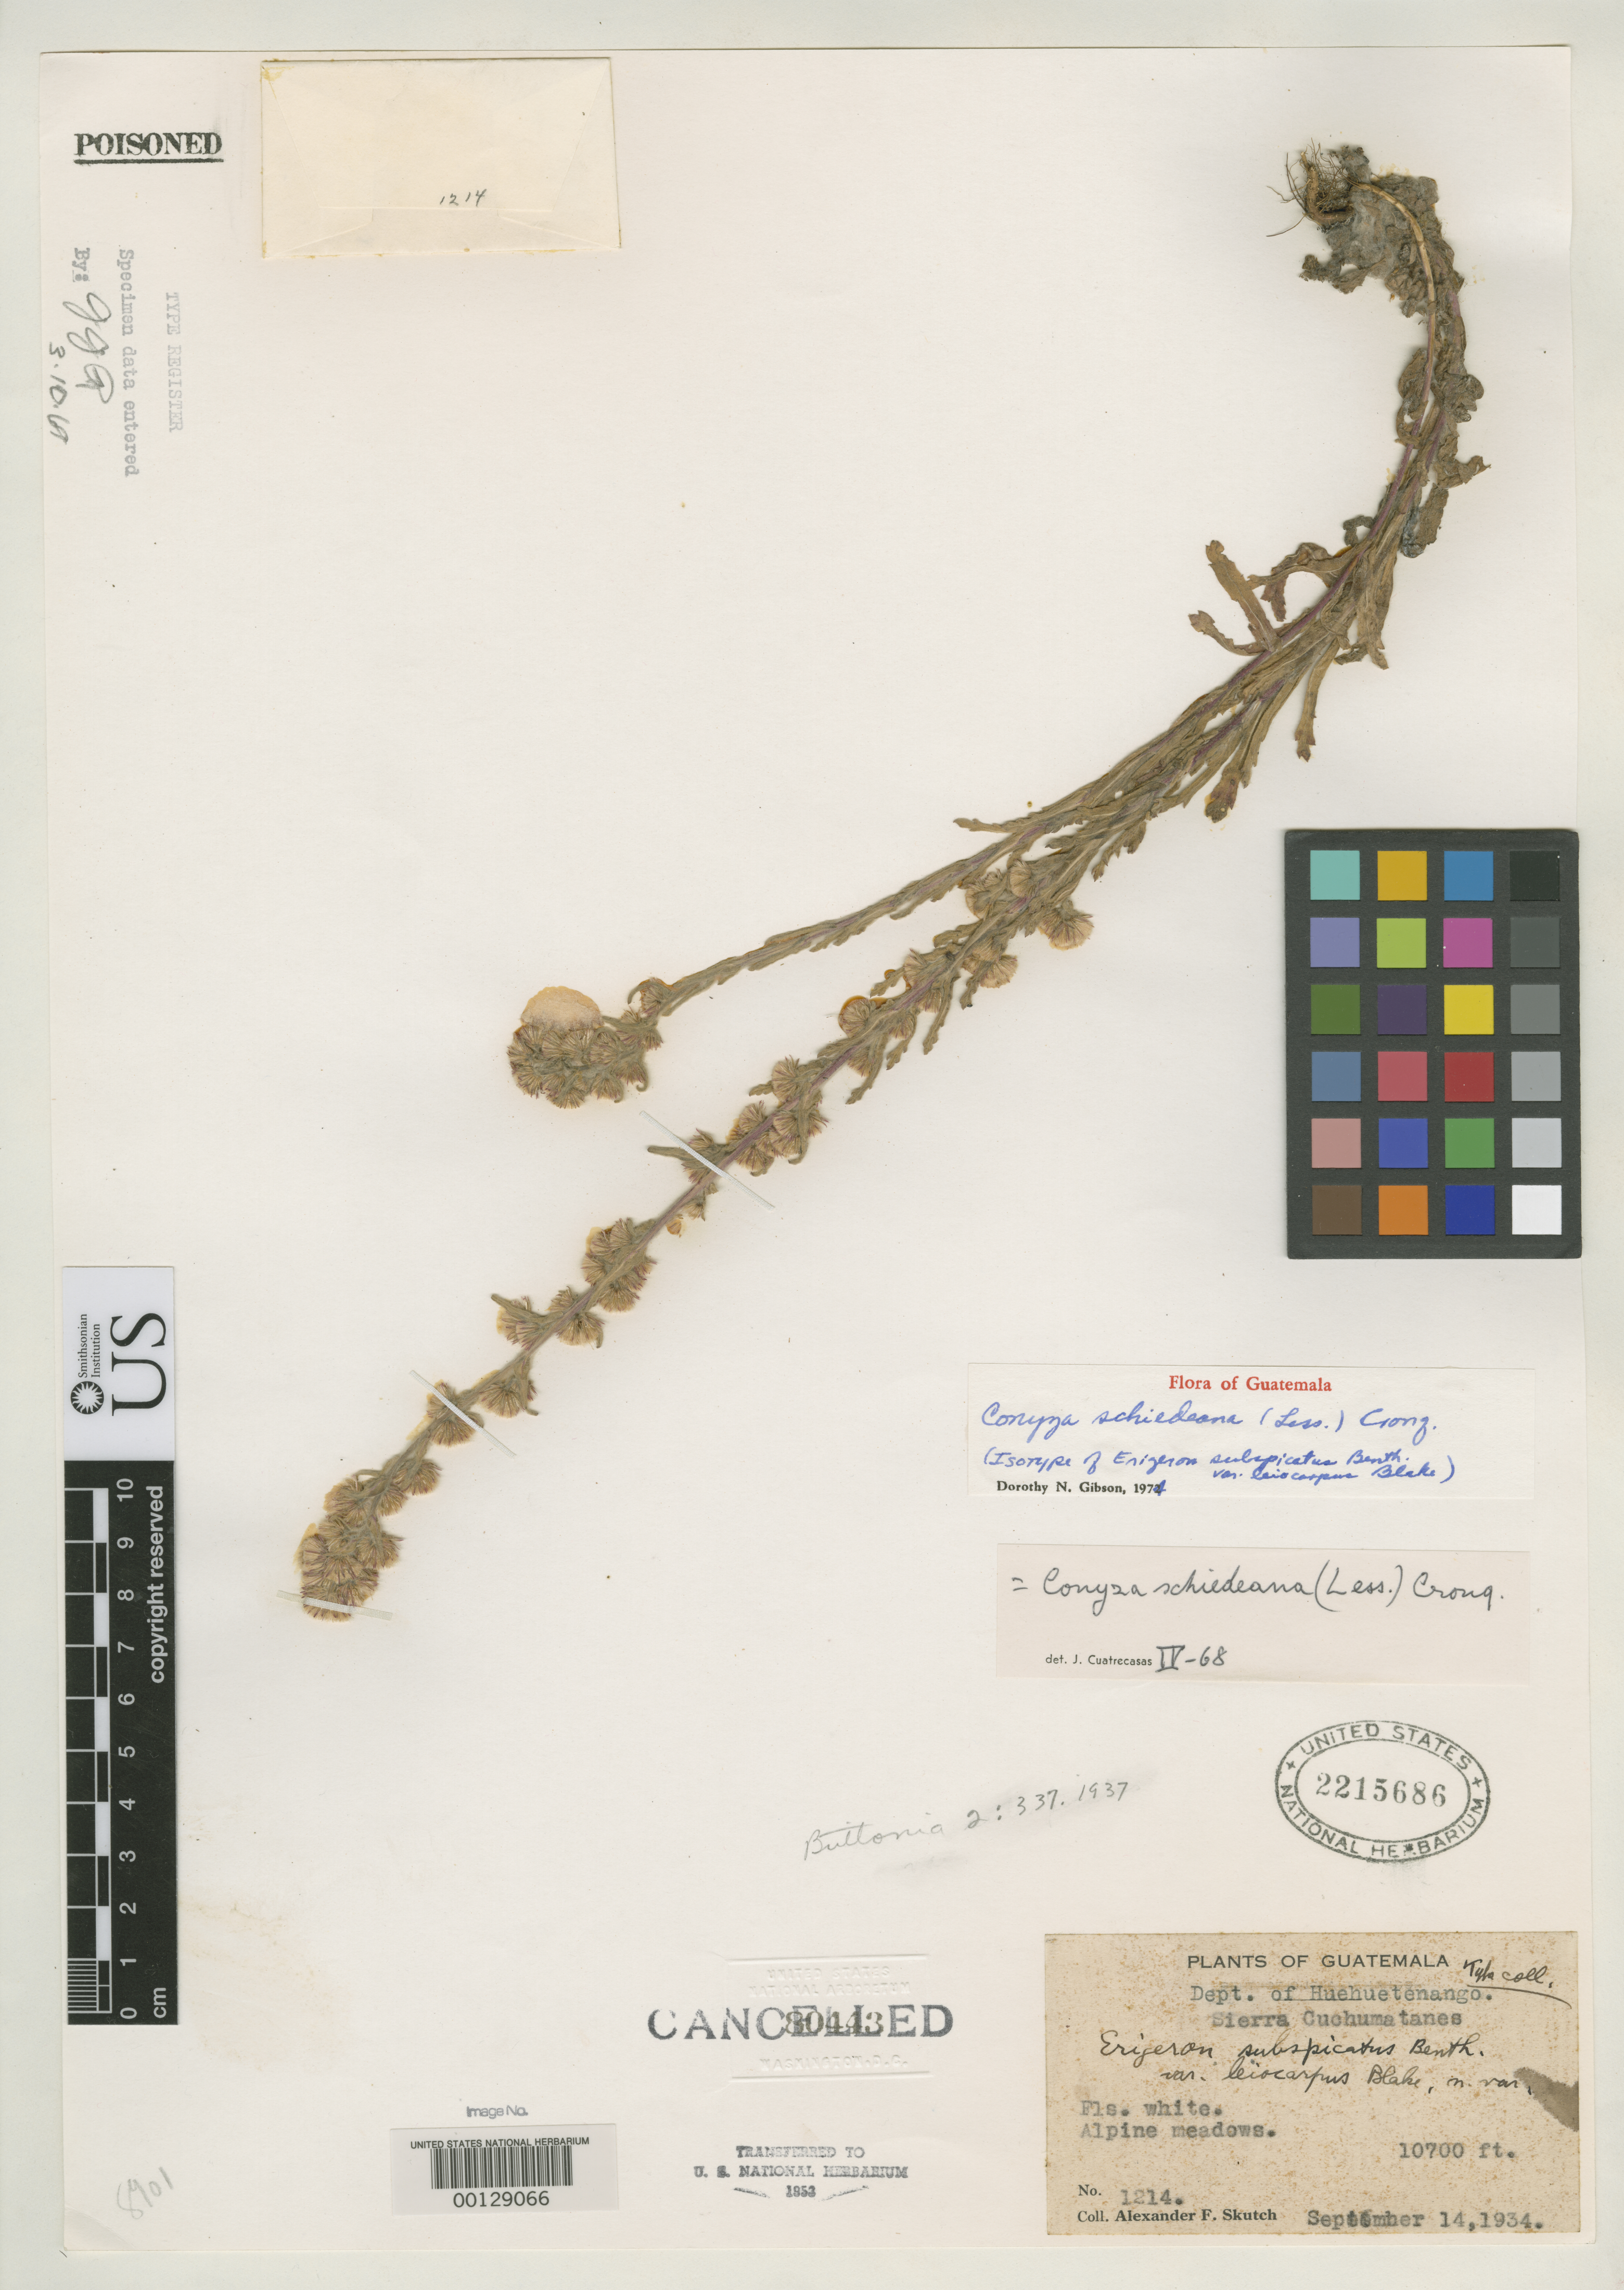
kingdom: Plantae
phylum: Tracheophyta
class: Magnoliopsida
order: Asterales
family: Asteraceae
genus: Erigeron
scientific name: Erigeron subspicatus var. leiocarpus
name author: S.F. Blake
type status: Isotype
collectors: A. F. Skutch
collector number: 1214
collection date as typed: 14 Sep 1934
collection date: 1934-09-14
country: Guatemala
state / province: Huehuetenango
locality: Sierra Cuchumatanes.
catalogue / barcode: US 2215686